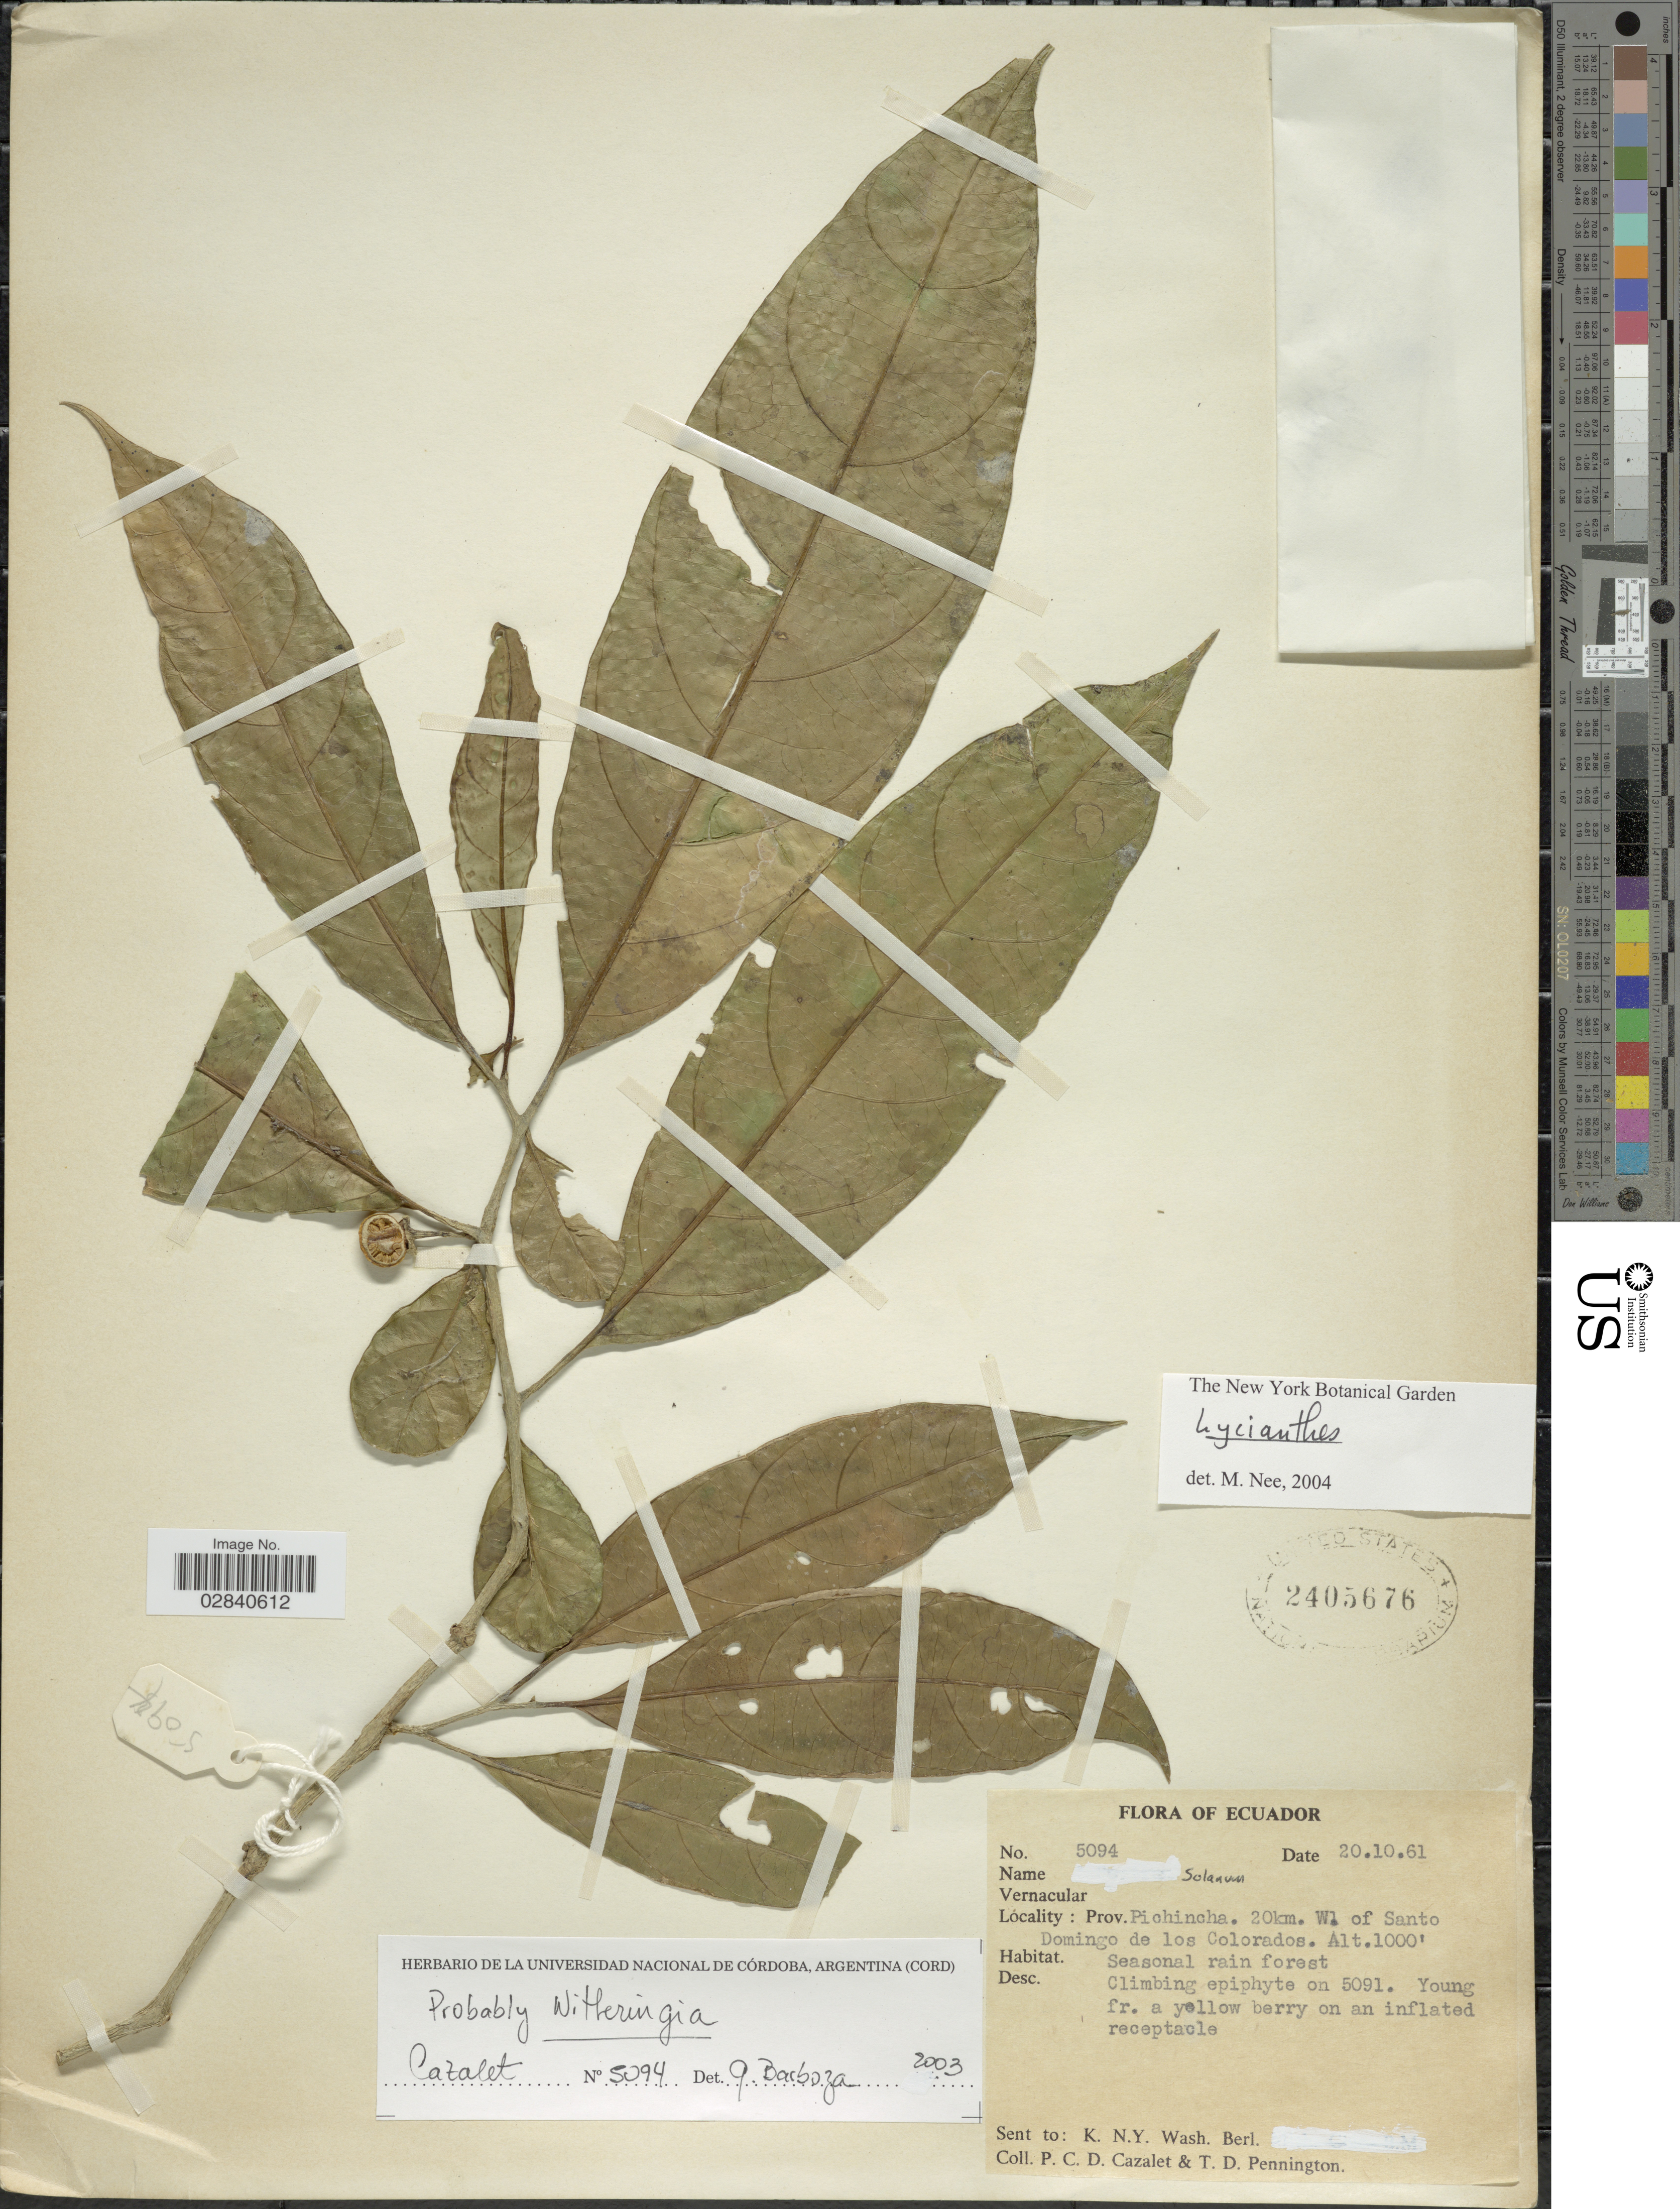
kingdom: Plantae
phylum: Tracheophyta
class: Magnoliopsida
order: Solanales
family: Solanaceae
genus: Lycianthes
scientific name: Lycianthes sp.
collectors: P. C. D. Cazalet & T. D. Pennington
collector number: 5094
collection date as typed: Transcribed d/m/y: 20/10/61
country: Ecuador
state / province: Pichincha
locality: Prov. Pichincha, 20km. W. of Santo Domingo de los Colorados.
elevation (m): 305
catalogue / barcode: US 2405676